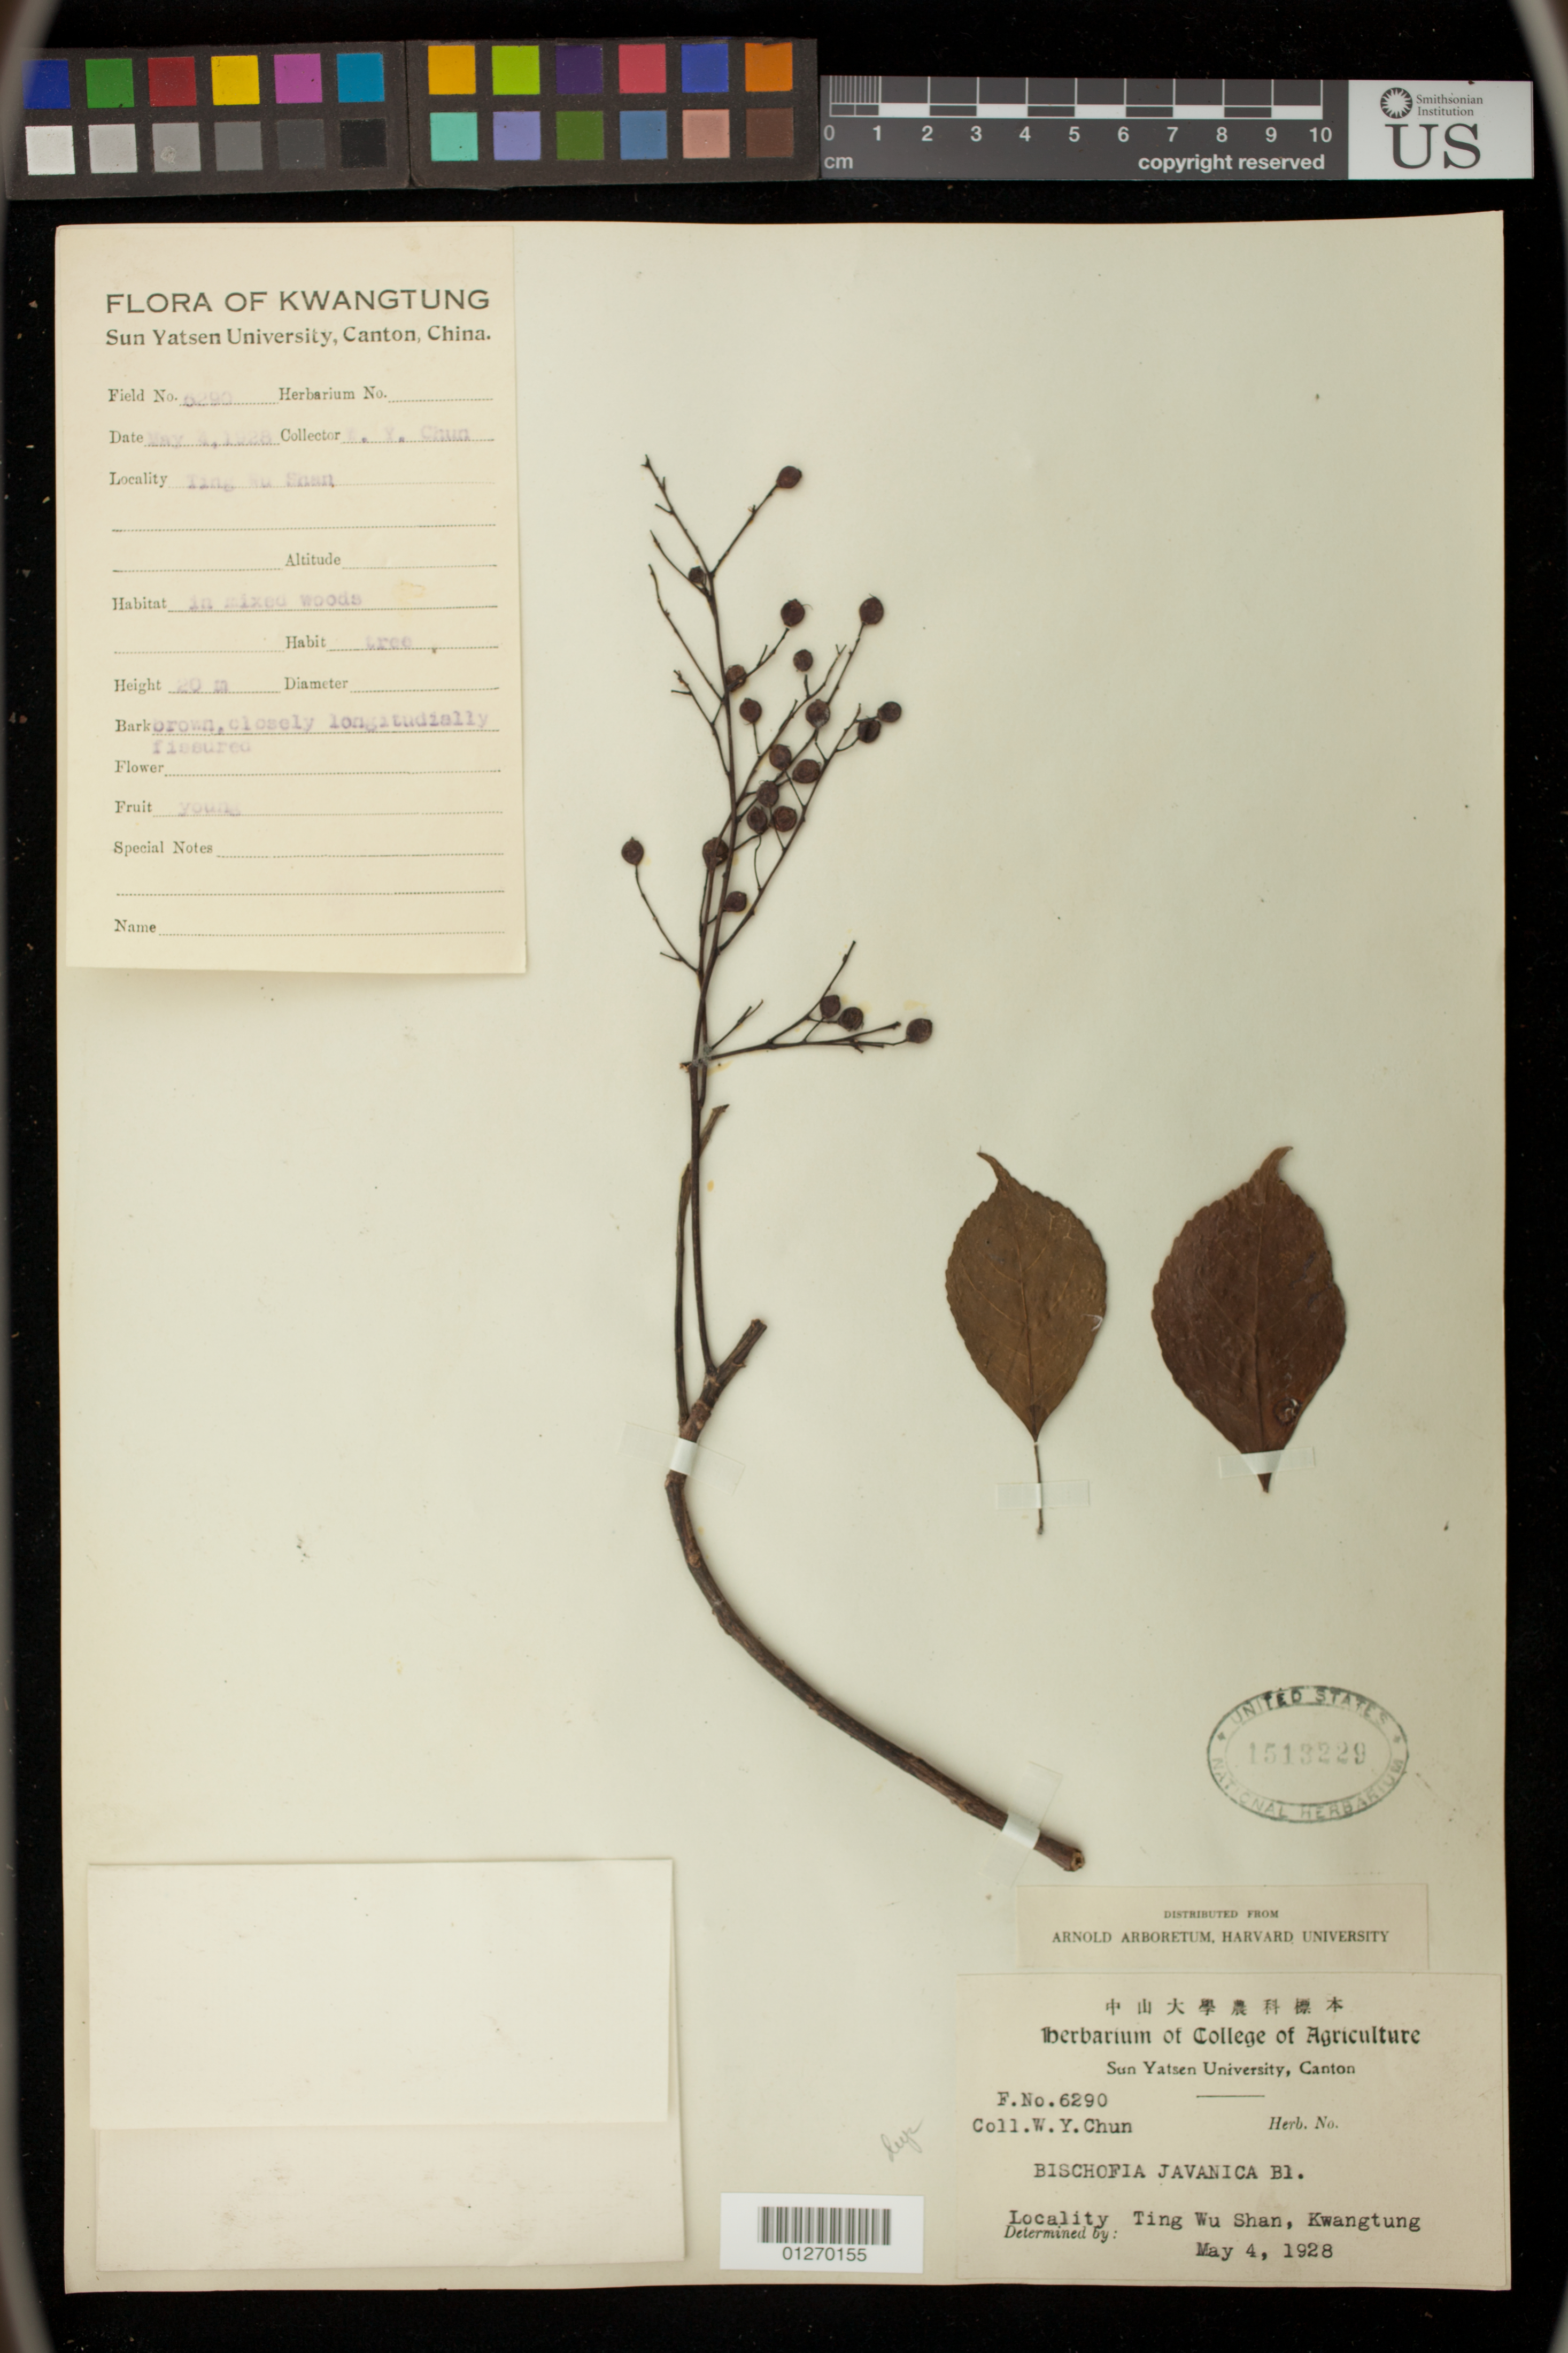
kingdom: Plantae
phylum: Tracheophyta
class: Magnoliopsida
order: Malpighiales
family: Phyllanthaceae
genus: Bischofia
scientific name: Bischofia javanica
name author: Blume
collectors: W. Chew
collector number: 6290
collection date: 1928-05-04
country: China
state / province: Guangdong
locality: Locality Ting Wu Shan, Kwangtung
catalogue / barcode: US 1513229